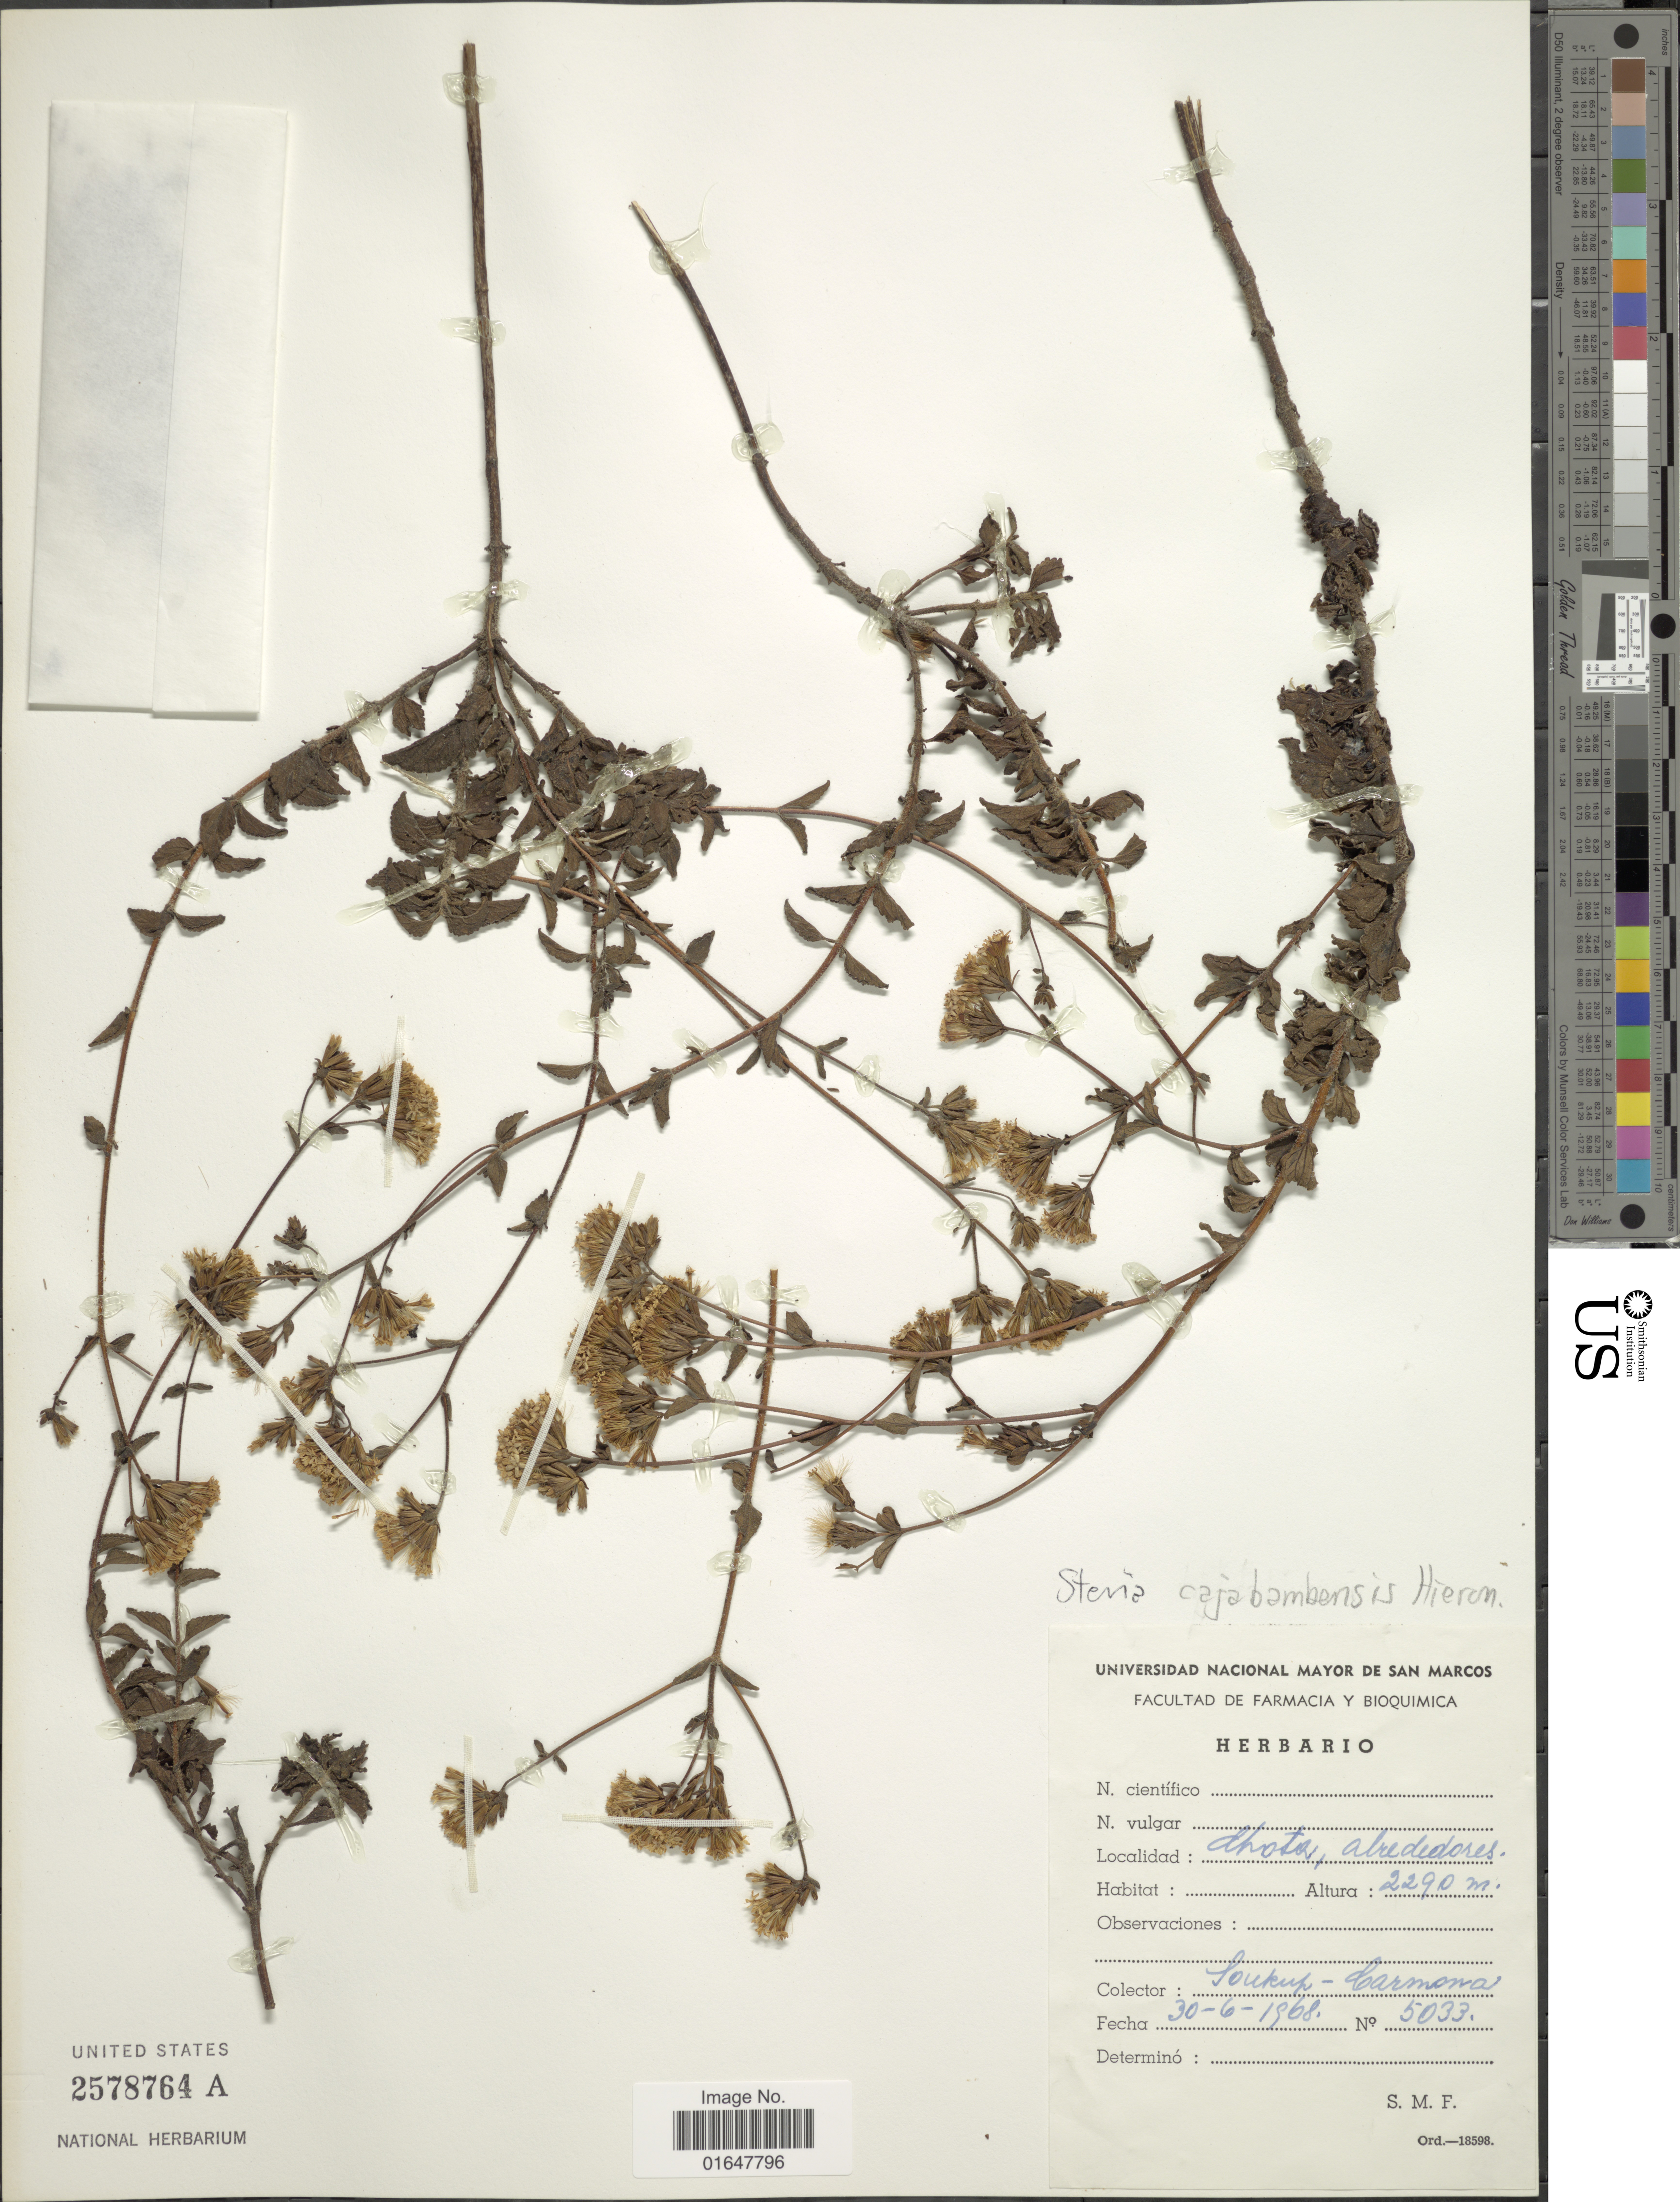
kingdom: Plantae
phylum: Tracheophyta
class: Magnoliopsida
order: Asterales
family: Asteraceae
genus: Stevia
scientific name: Stevia cajabambensis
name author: Hieron. in Urb.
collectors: -- Soukup & Carmona, --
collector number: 5033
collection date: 1968-06-30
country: Mexico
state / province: México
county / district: Atlacomulco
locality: Ahota, alrededores [interpreted]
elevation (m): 2290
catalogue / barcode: US 2578764A